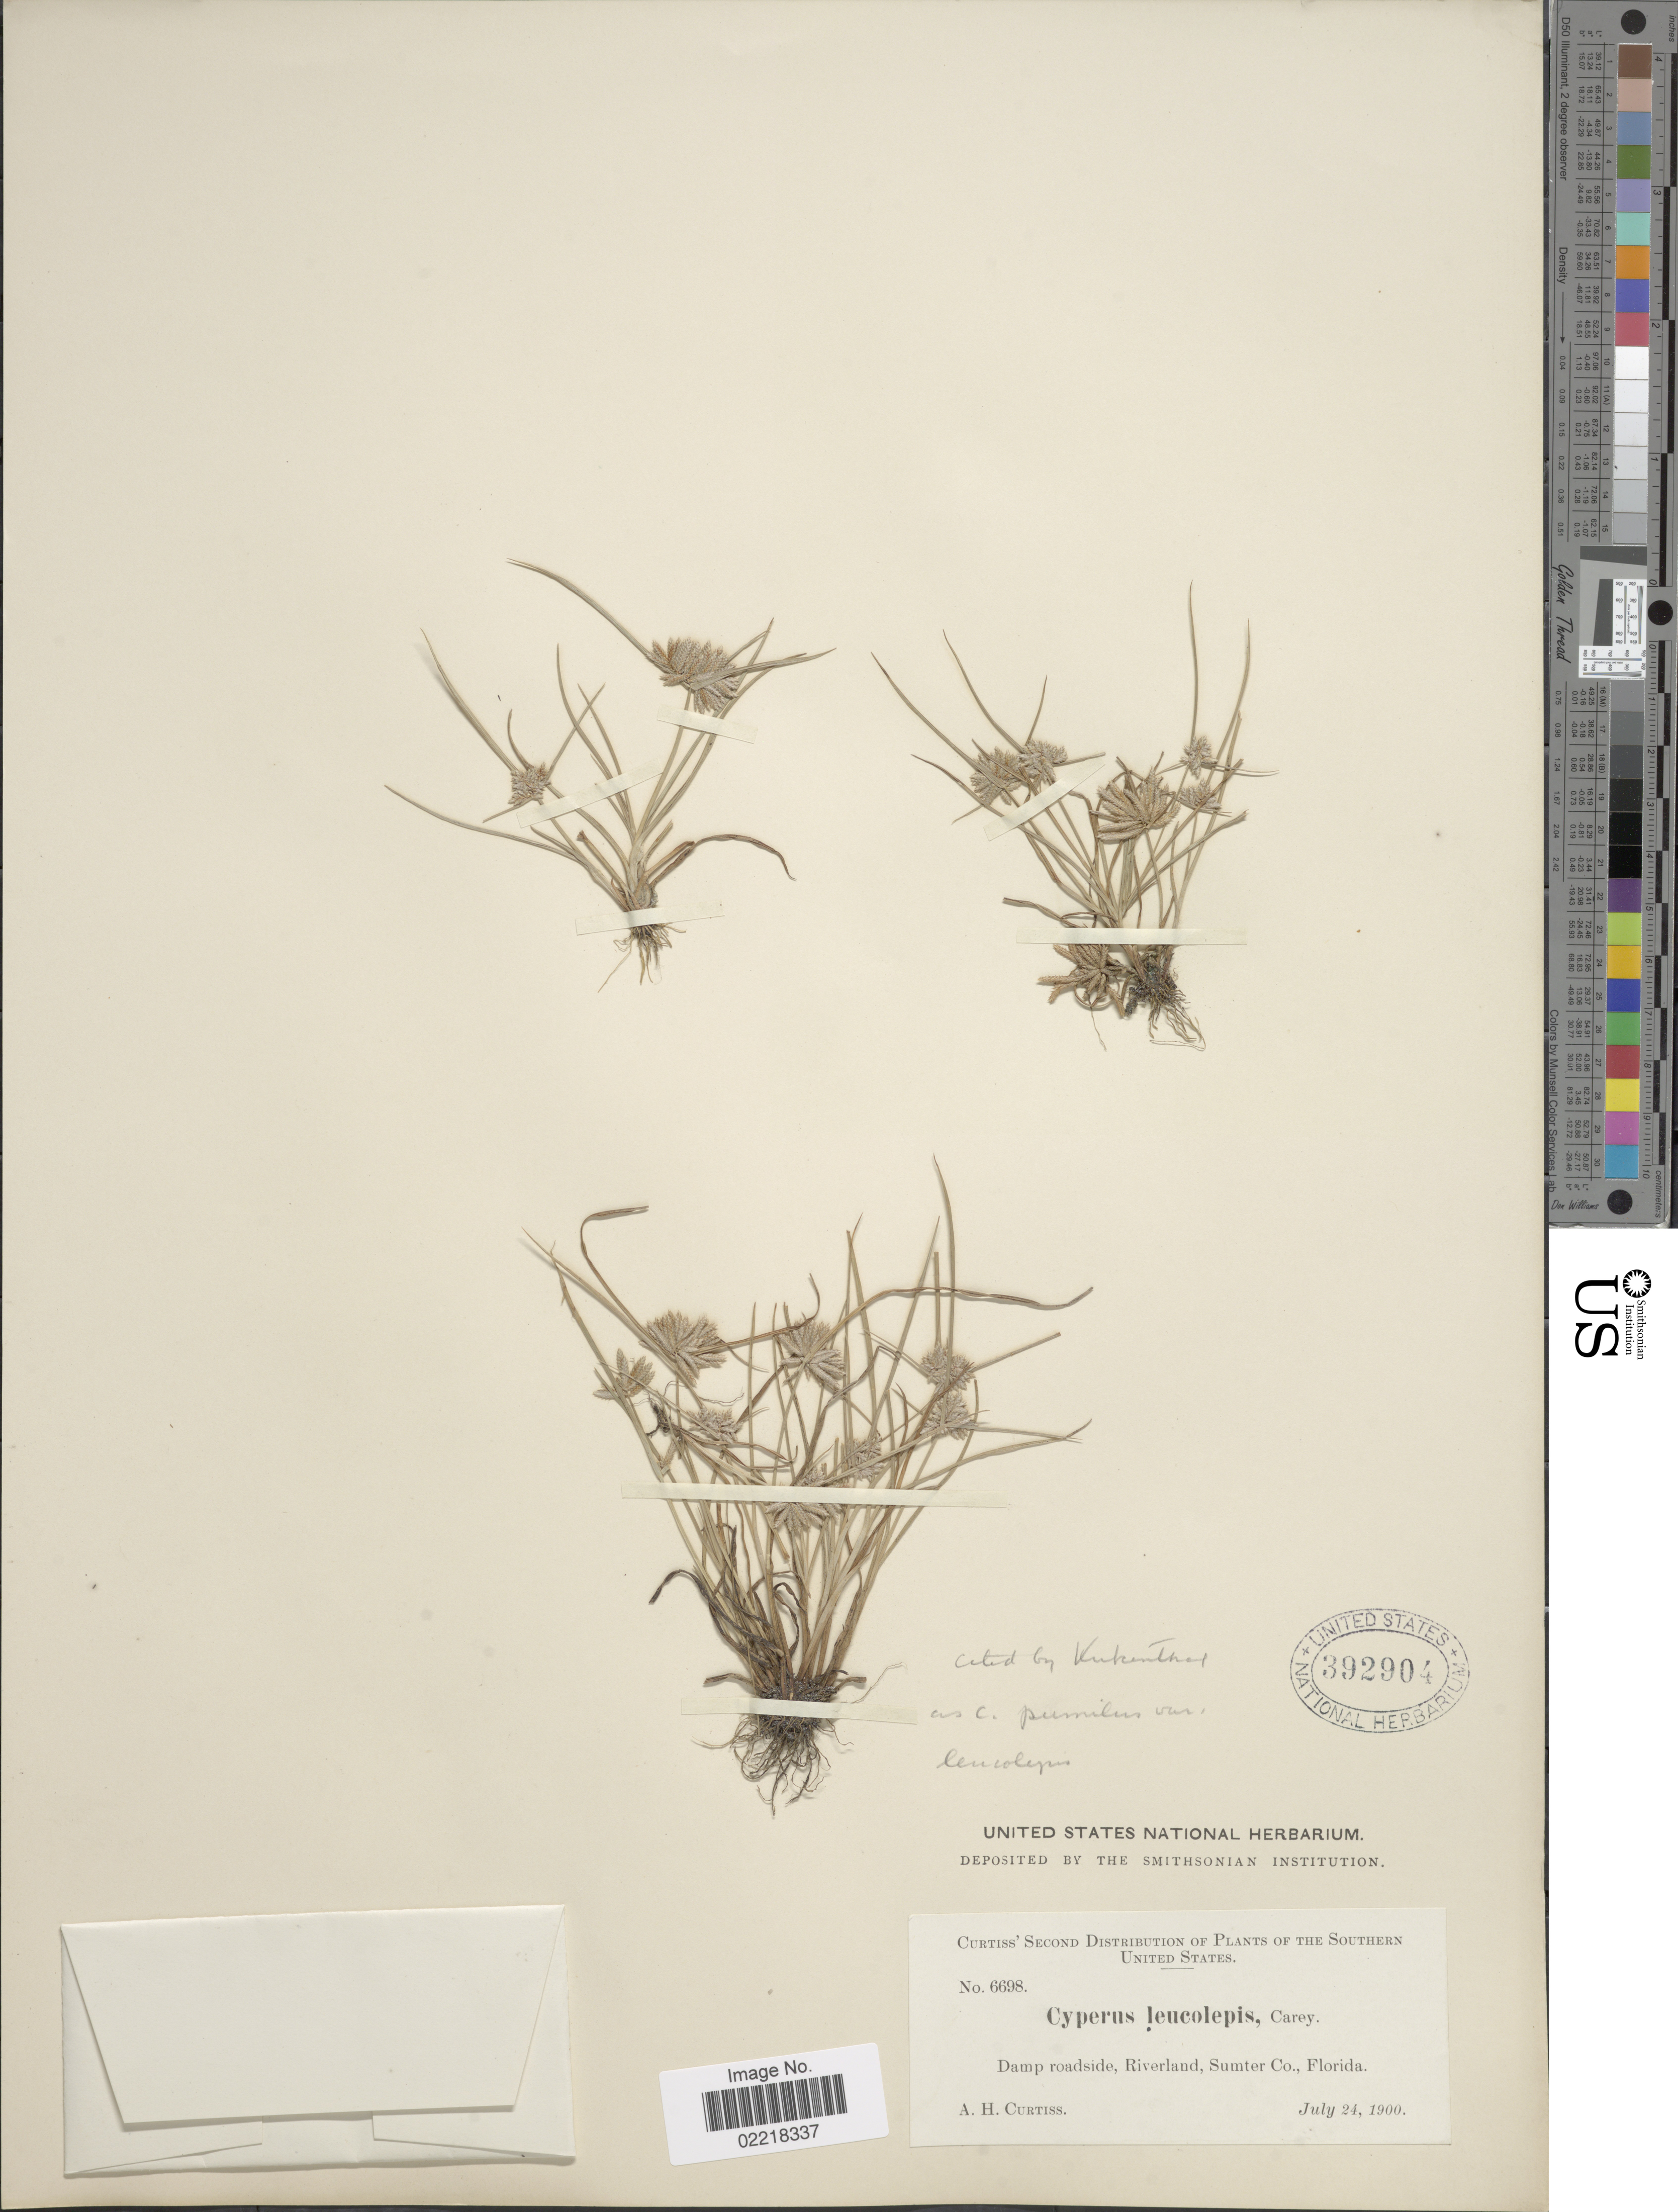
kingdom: Plantae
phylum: Tracheophyta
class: Liliopsida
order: Poales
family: Cyperaceae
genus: Cyperus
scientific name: Cyperus pumilus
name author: L.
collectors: A. H. Curtiss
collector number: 6698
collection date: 1900-07-24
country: United States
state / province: Florida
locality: Southern United States, Riverland, Sumter Co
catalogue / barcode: US 392904